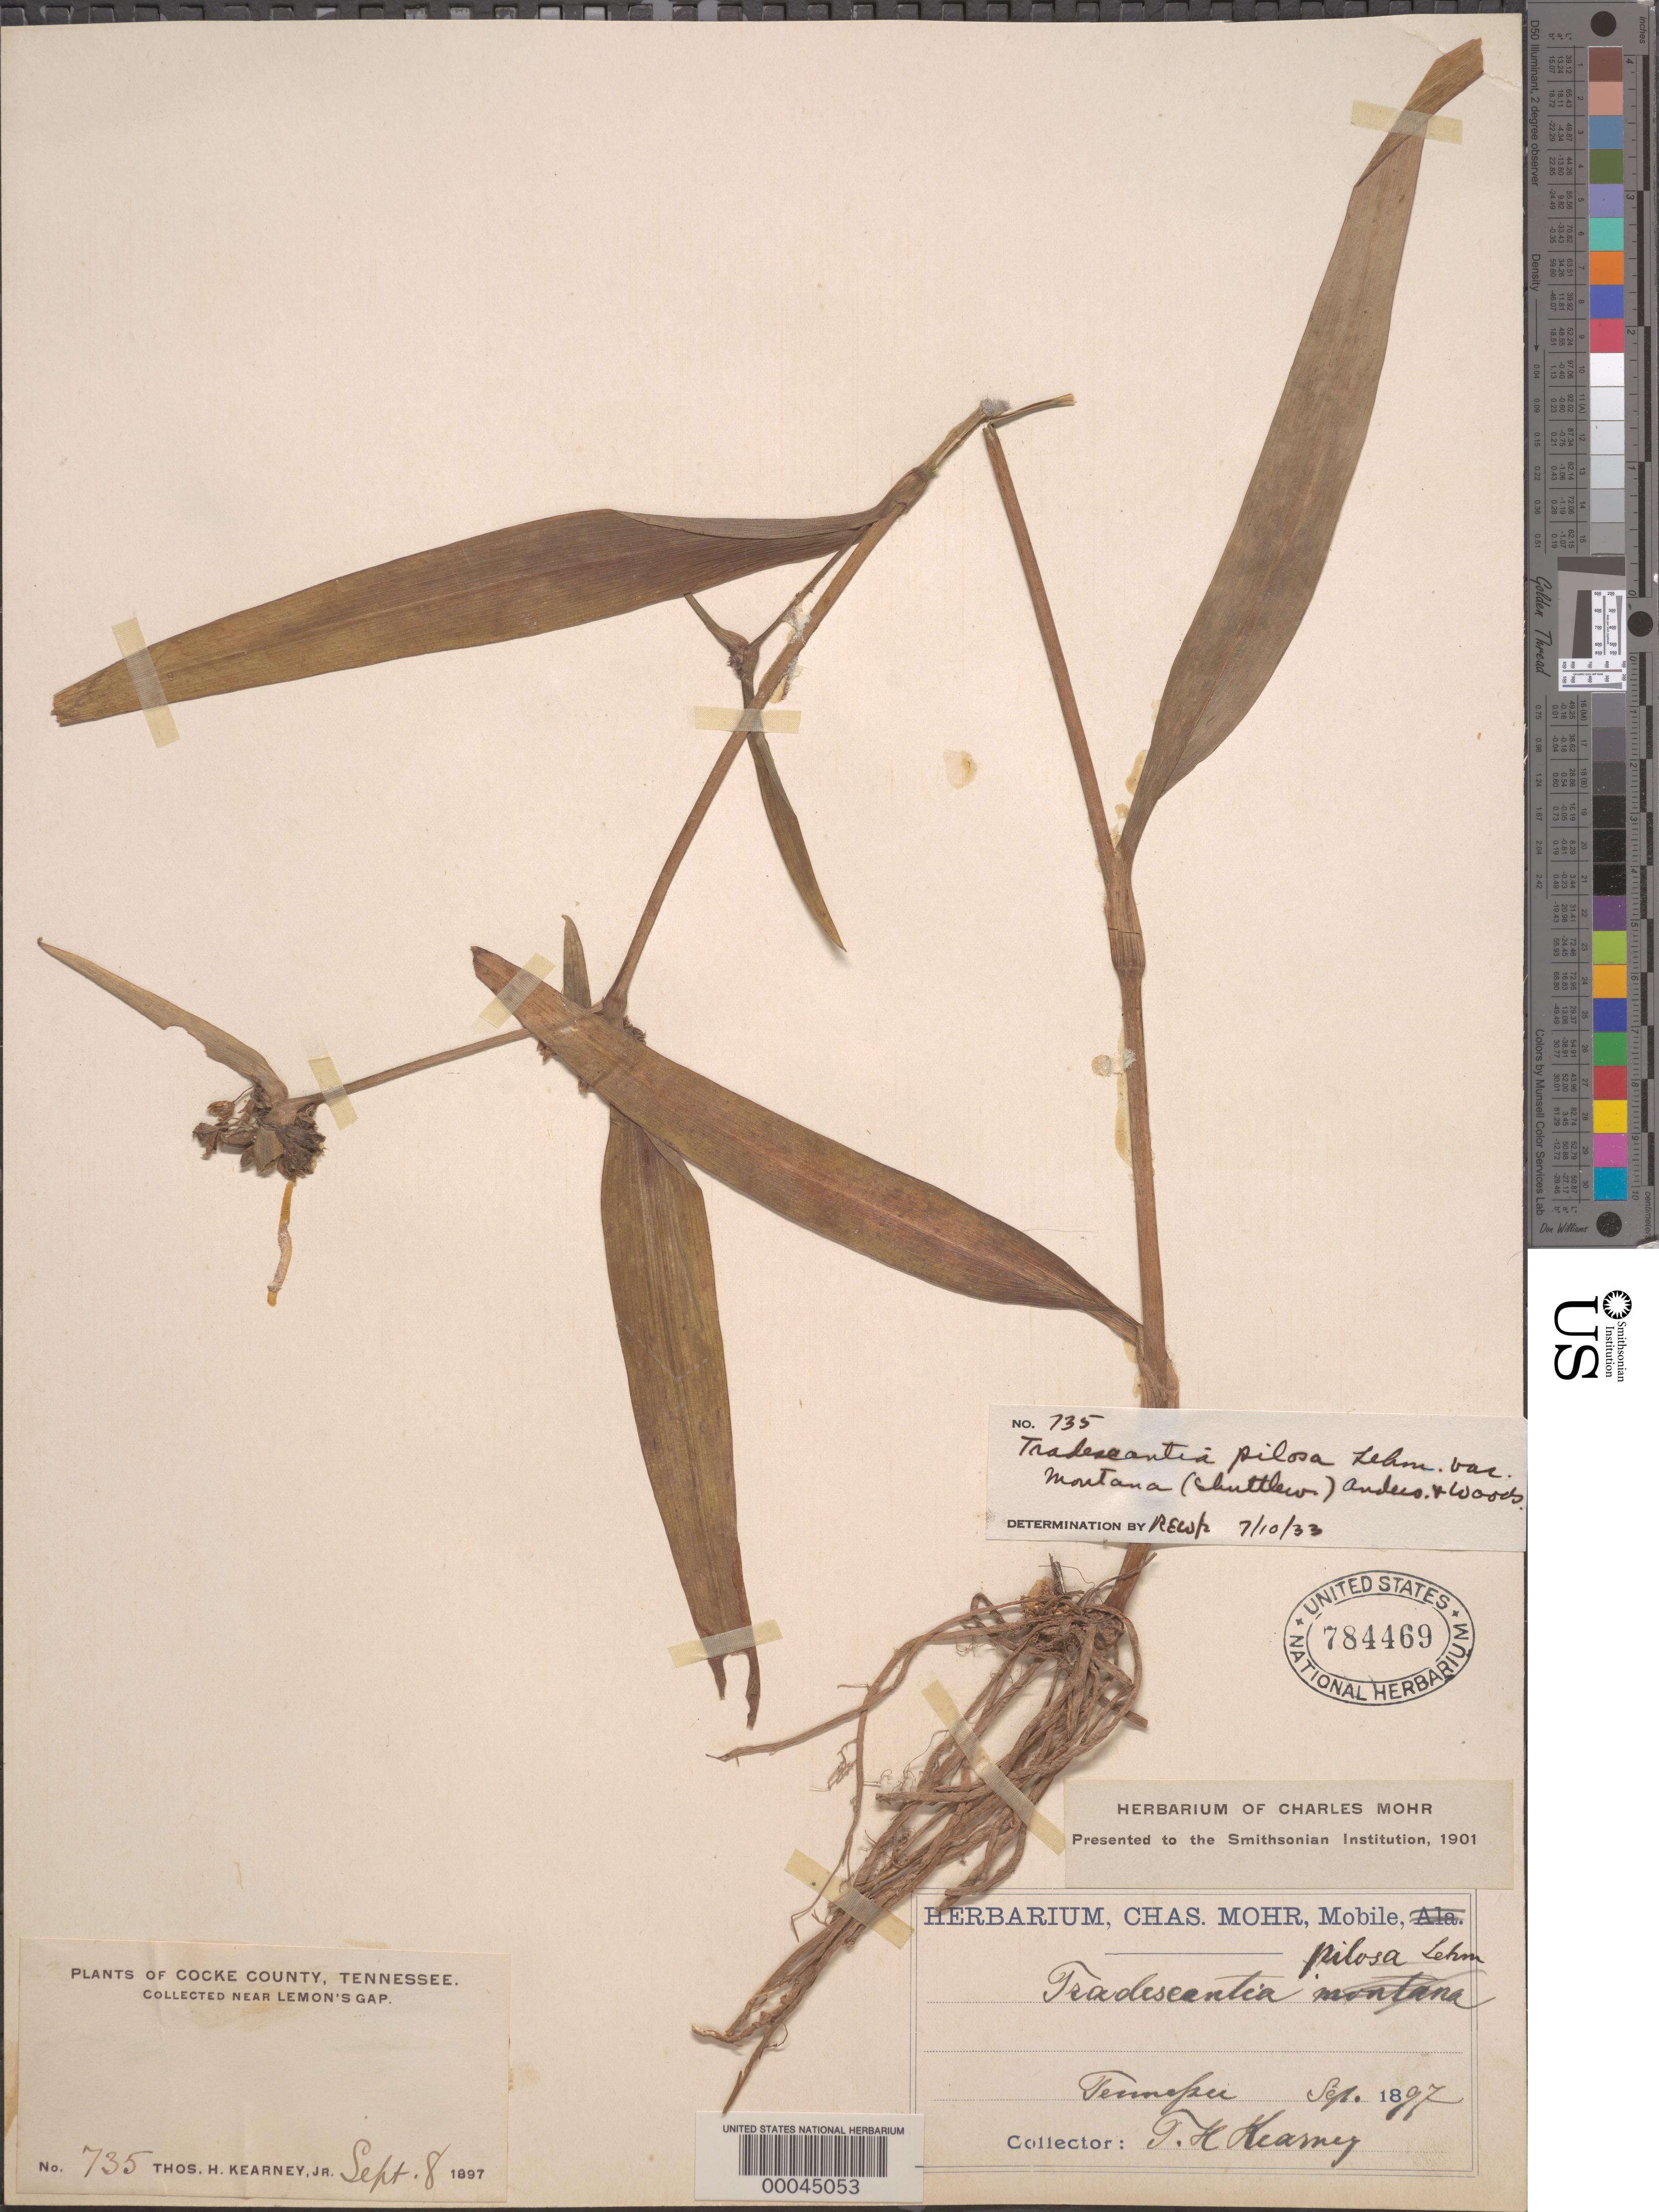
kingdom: Plantae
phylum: Tracheophyta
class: Liliopsida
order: Commelinales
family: Commelinaceae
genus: Tradescantia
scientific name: Tradescantia subaspera var. montana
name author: (Shuttlew. ex Small & Vail) E.S. Anderson & Woodson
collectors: T. H. Kearney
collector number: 735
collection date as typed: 08 Sep 1897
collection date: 1897-09-08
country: United States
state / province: Tennessee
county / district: Cocke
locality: Lemons gap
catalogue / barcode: US 784469